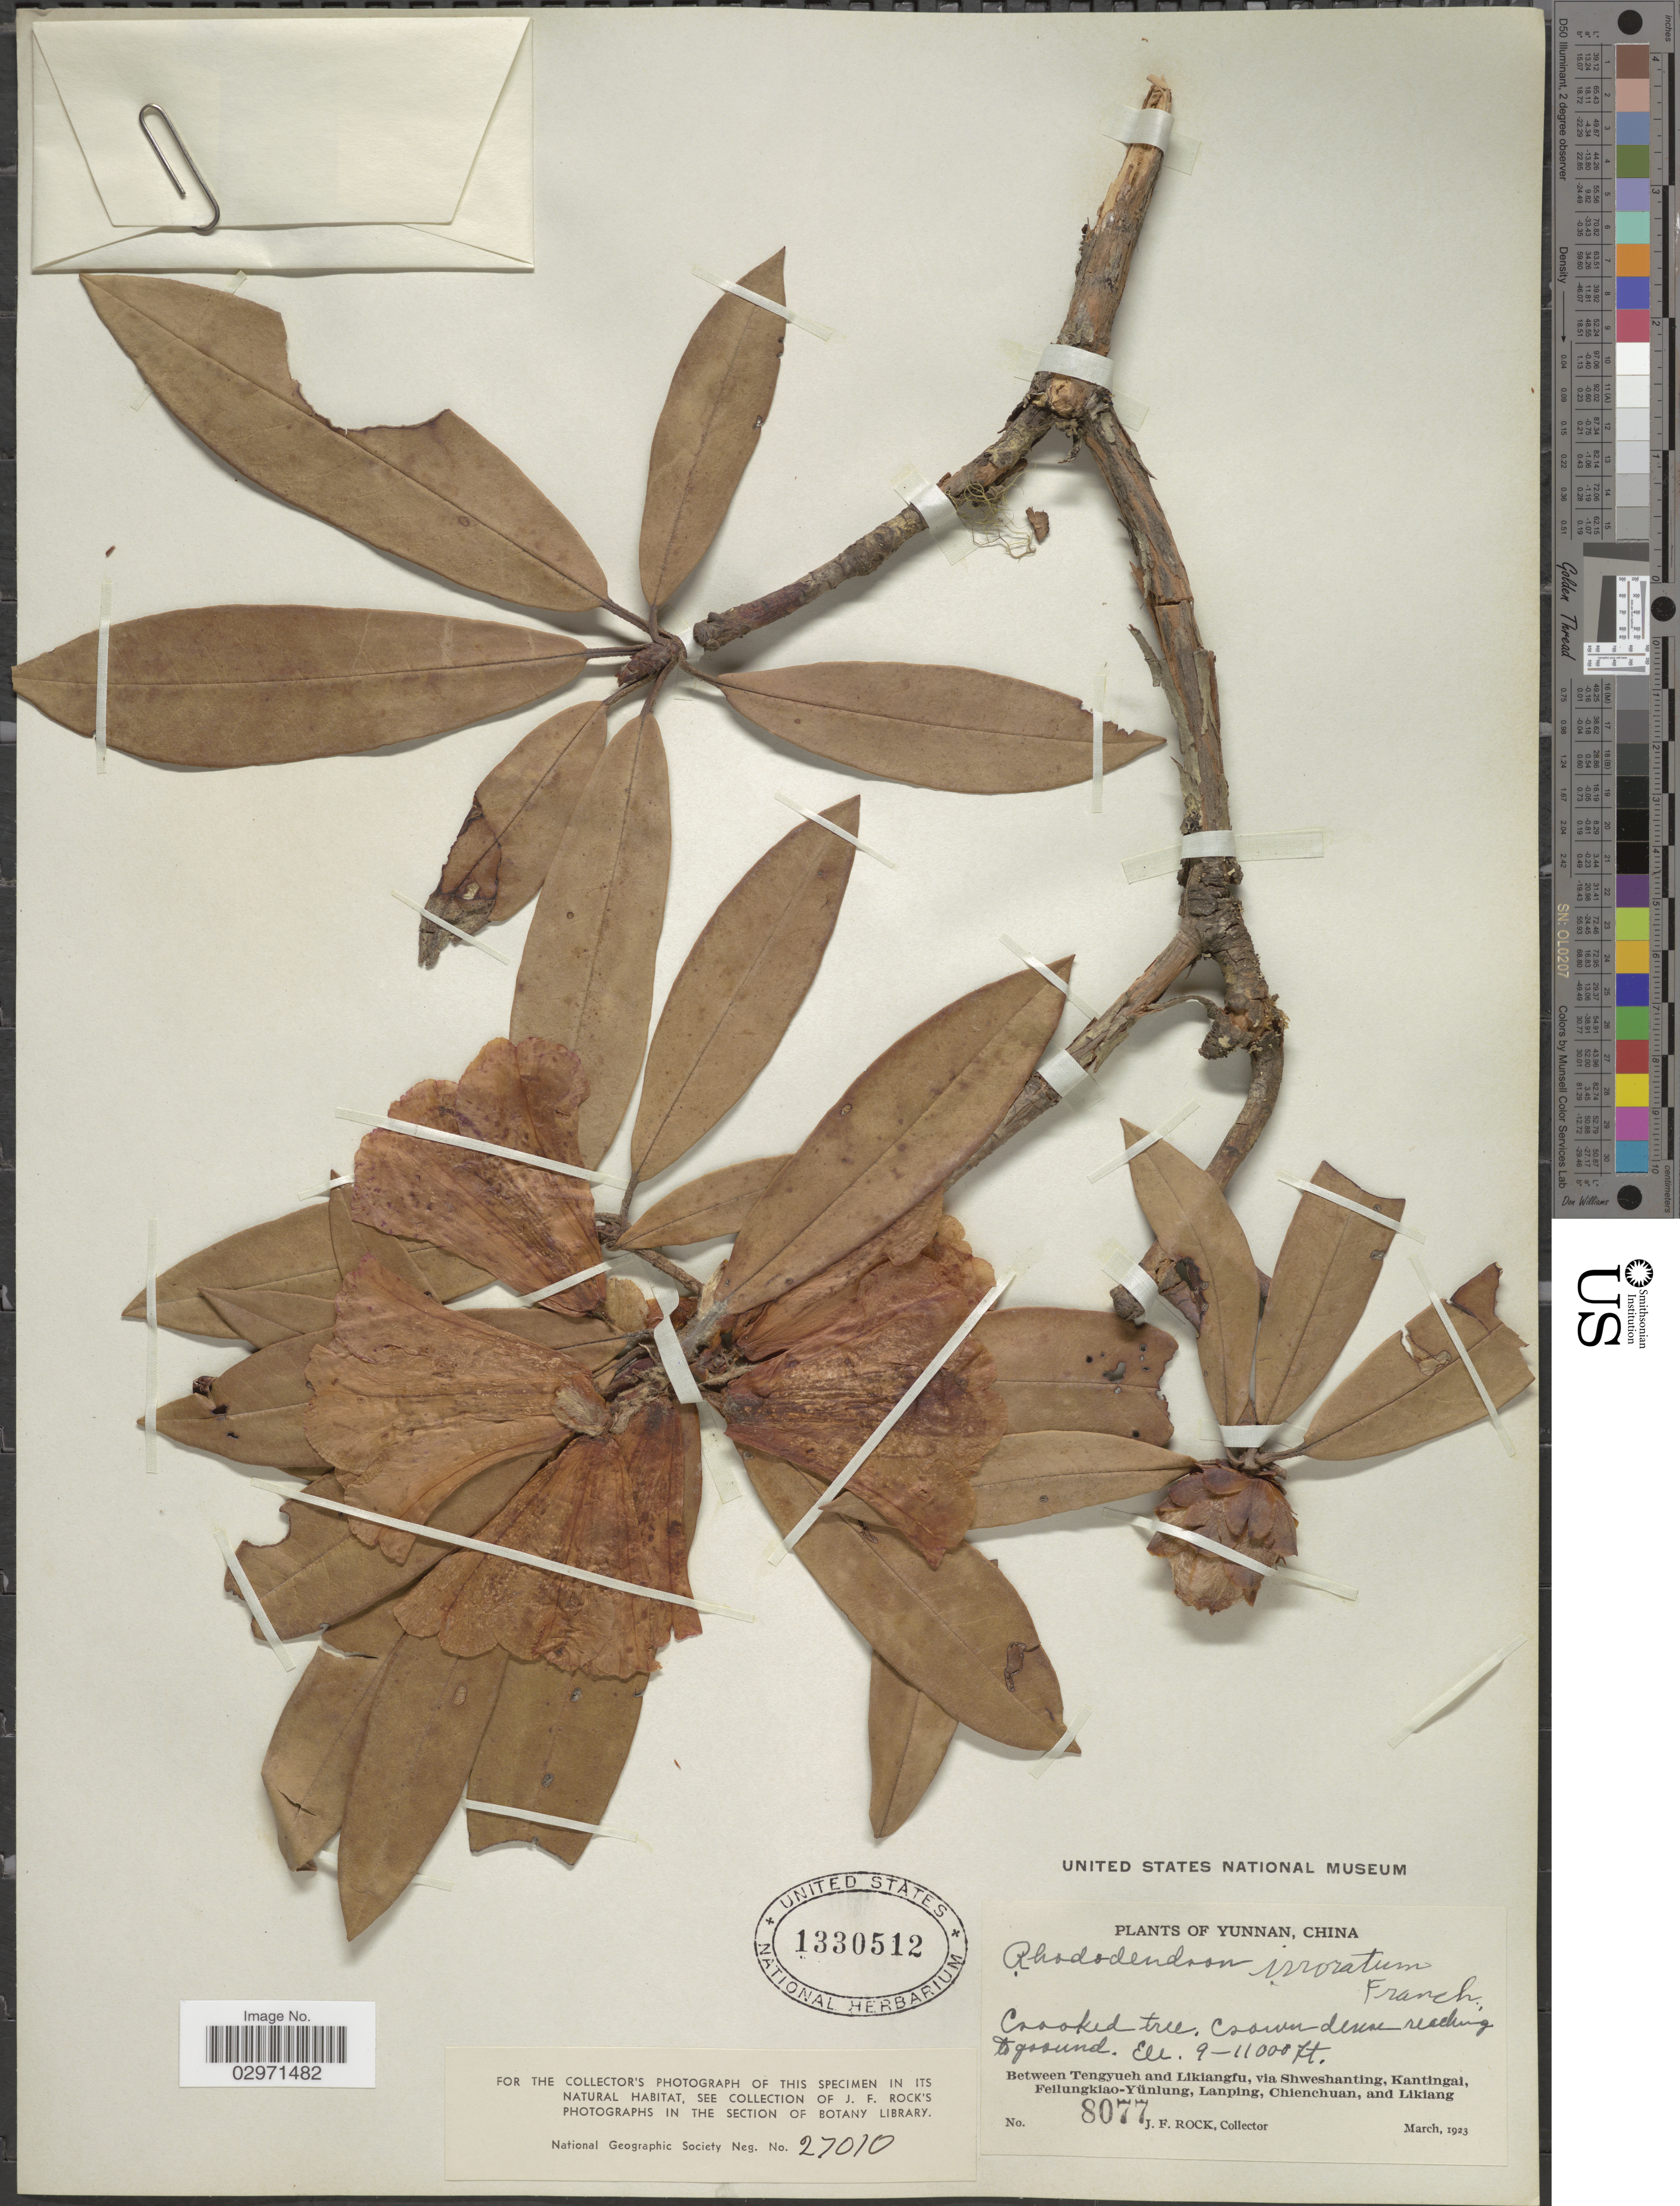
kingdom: Plantae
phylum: Tracheophyta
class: Magnoliopsida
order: Ericales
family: Ericaceae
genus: Rhododendron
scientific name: Rhododendron irroratum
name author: Franch.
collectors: J. Rock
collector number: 8077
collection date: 1923-03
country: China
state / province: Yunnan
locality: Between Tengyueh and Likiangfu, via Shweshanting, Kantingai, Feilungkiao-Yünlung, Lanping, Chienchuan, and Likiang.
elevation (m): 2743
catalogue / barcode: US 1330512